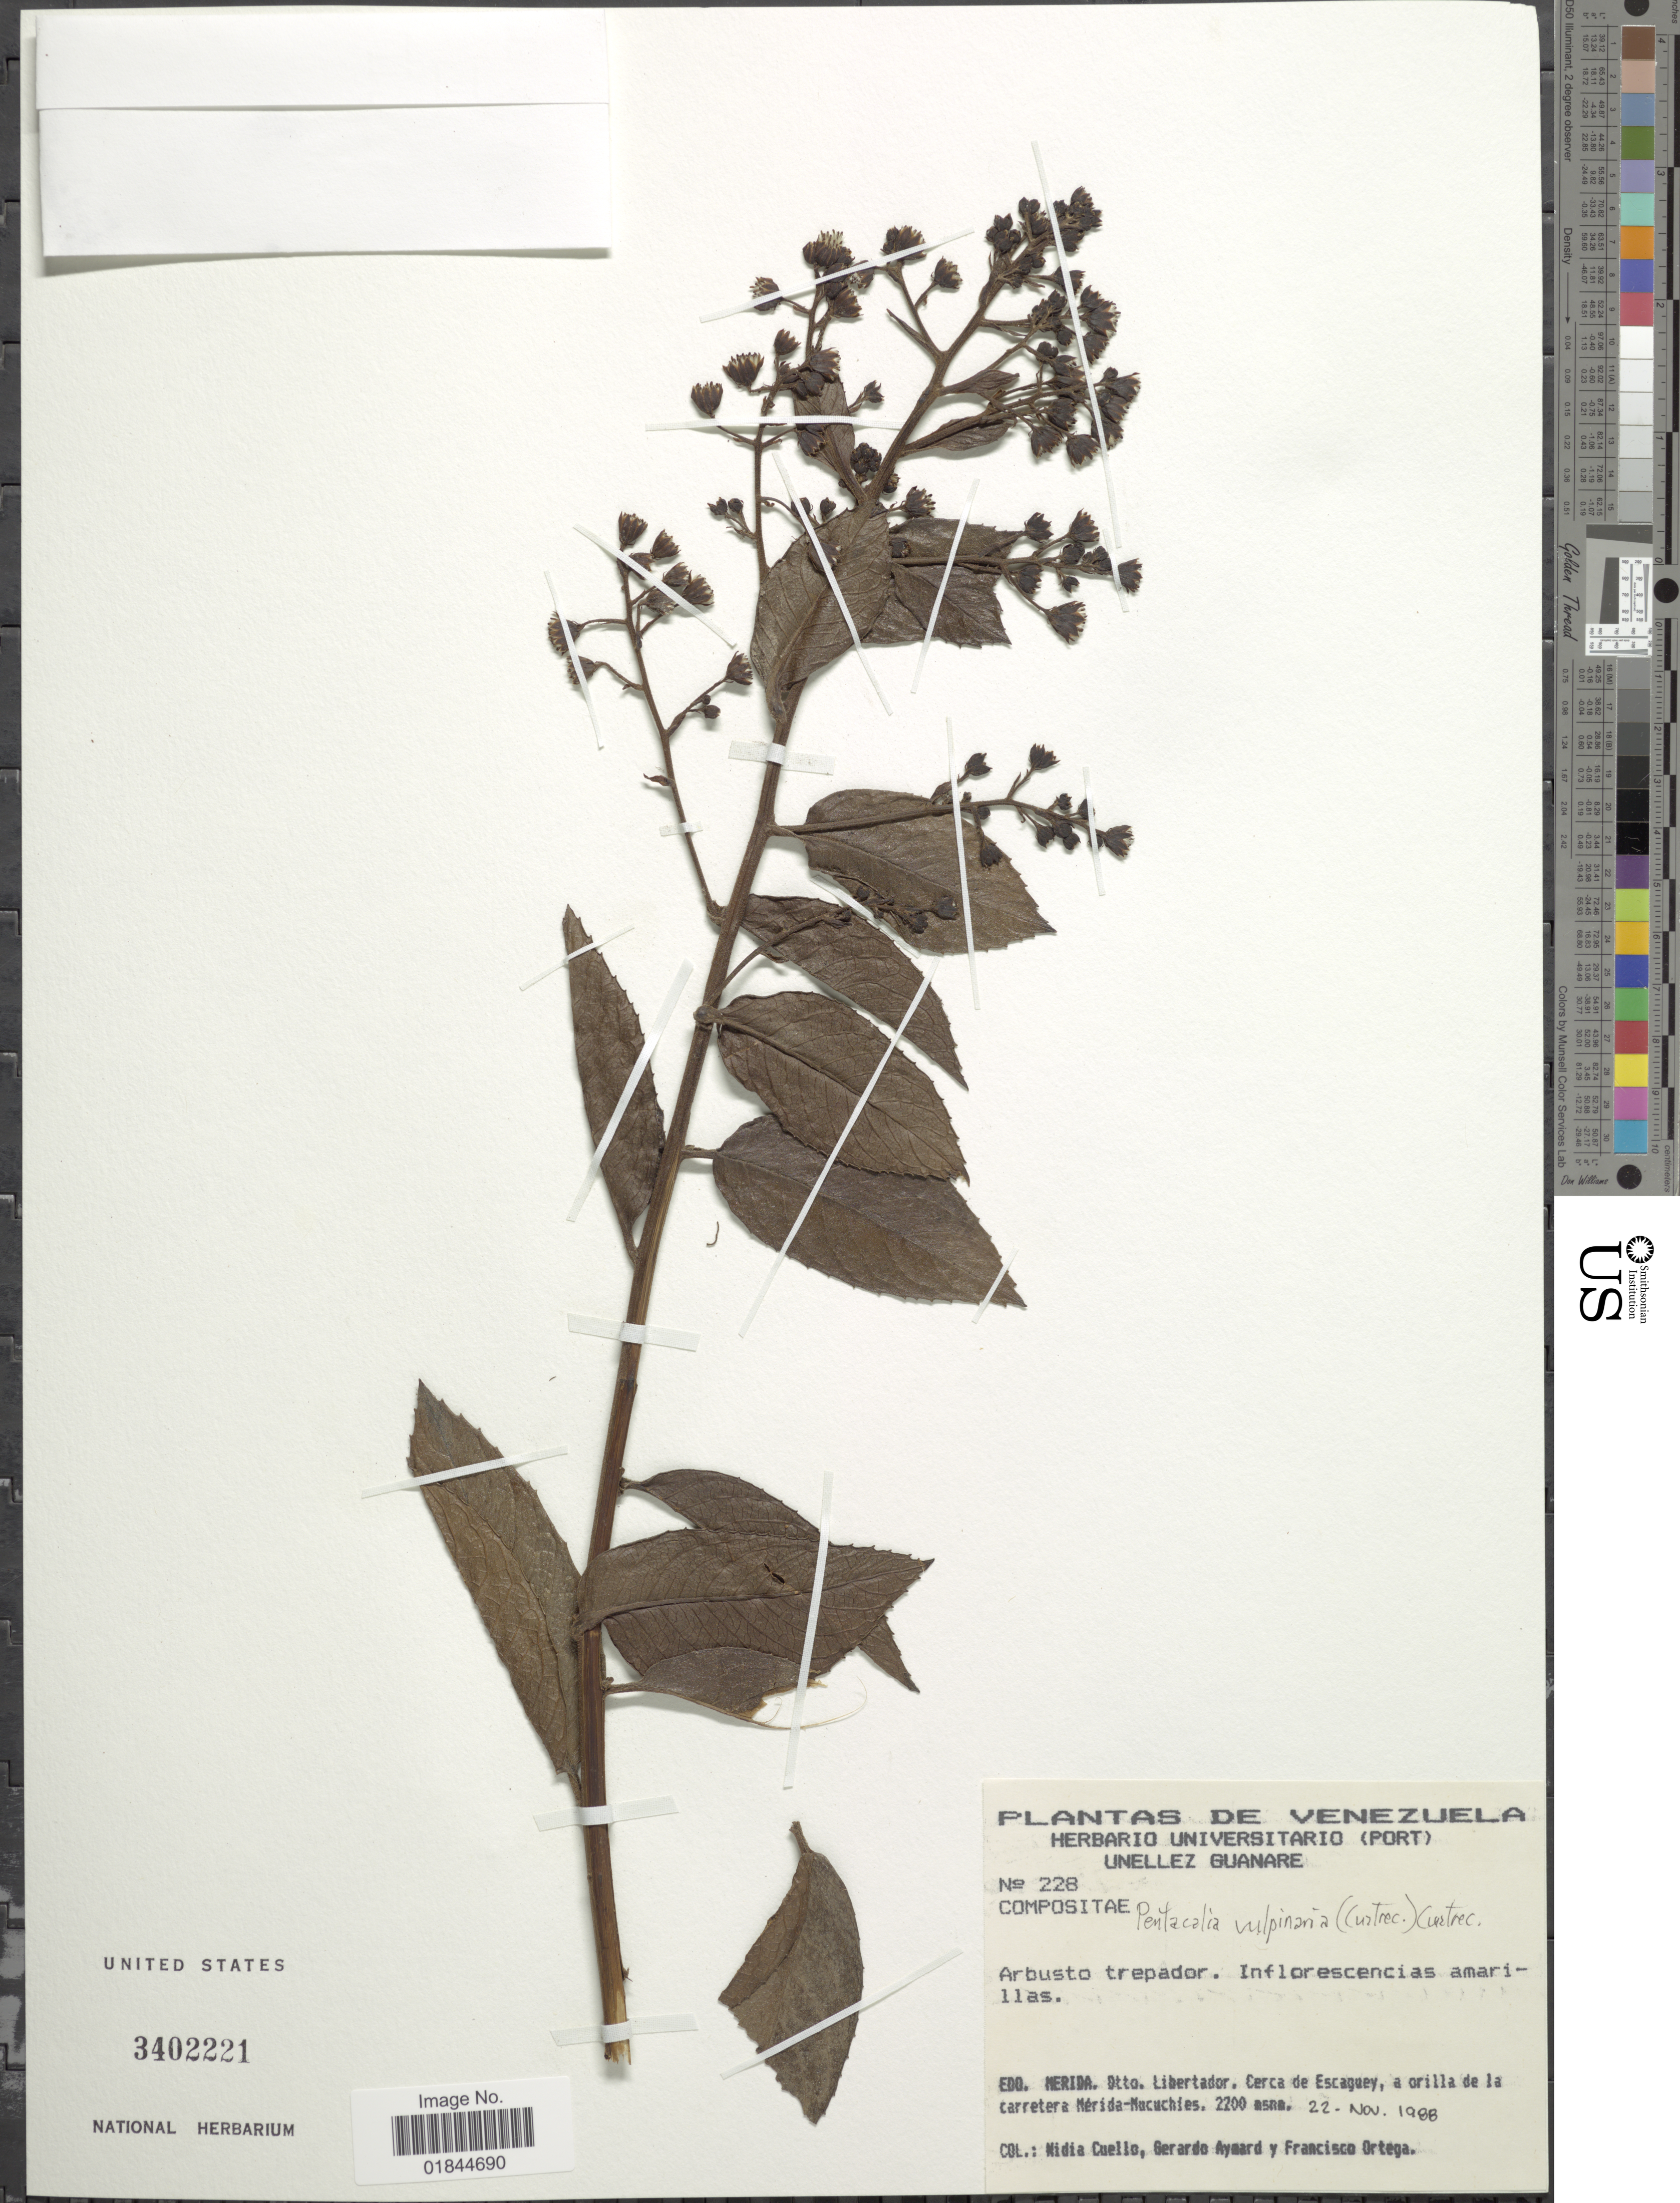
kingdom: Plantae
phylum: Tracheophyta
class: Magnoliopsida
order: Asterales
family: Asteraceae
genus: Pentacalia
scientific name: Pentacalia vulpinaris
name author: (Cuatrec.) Cuatrec.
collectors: N. L. Cuello, G. A. Aymard & F. J. Ortega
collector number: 228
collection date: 1988-11-22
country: Venezuela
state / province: Mérida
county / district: Libertador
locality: Cerca de Escaguey, a orilla carretera Mérida-Nucuchies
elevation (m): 2200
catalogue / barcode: US 3402221